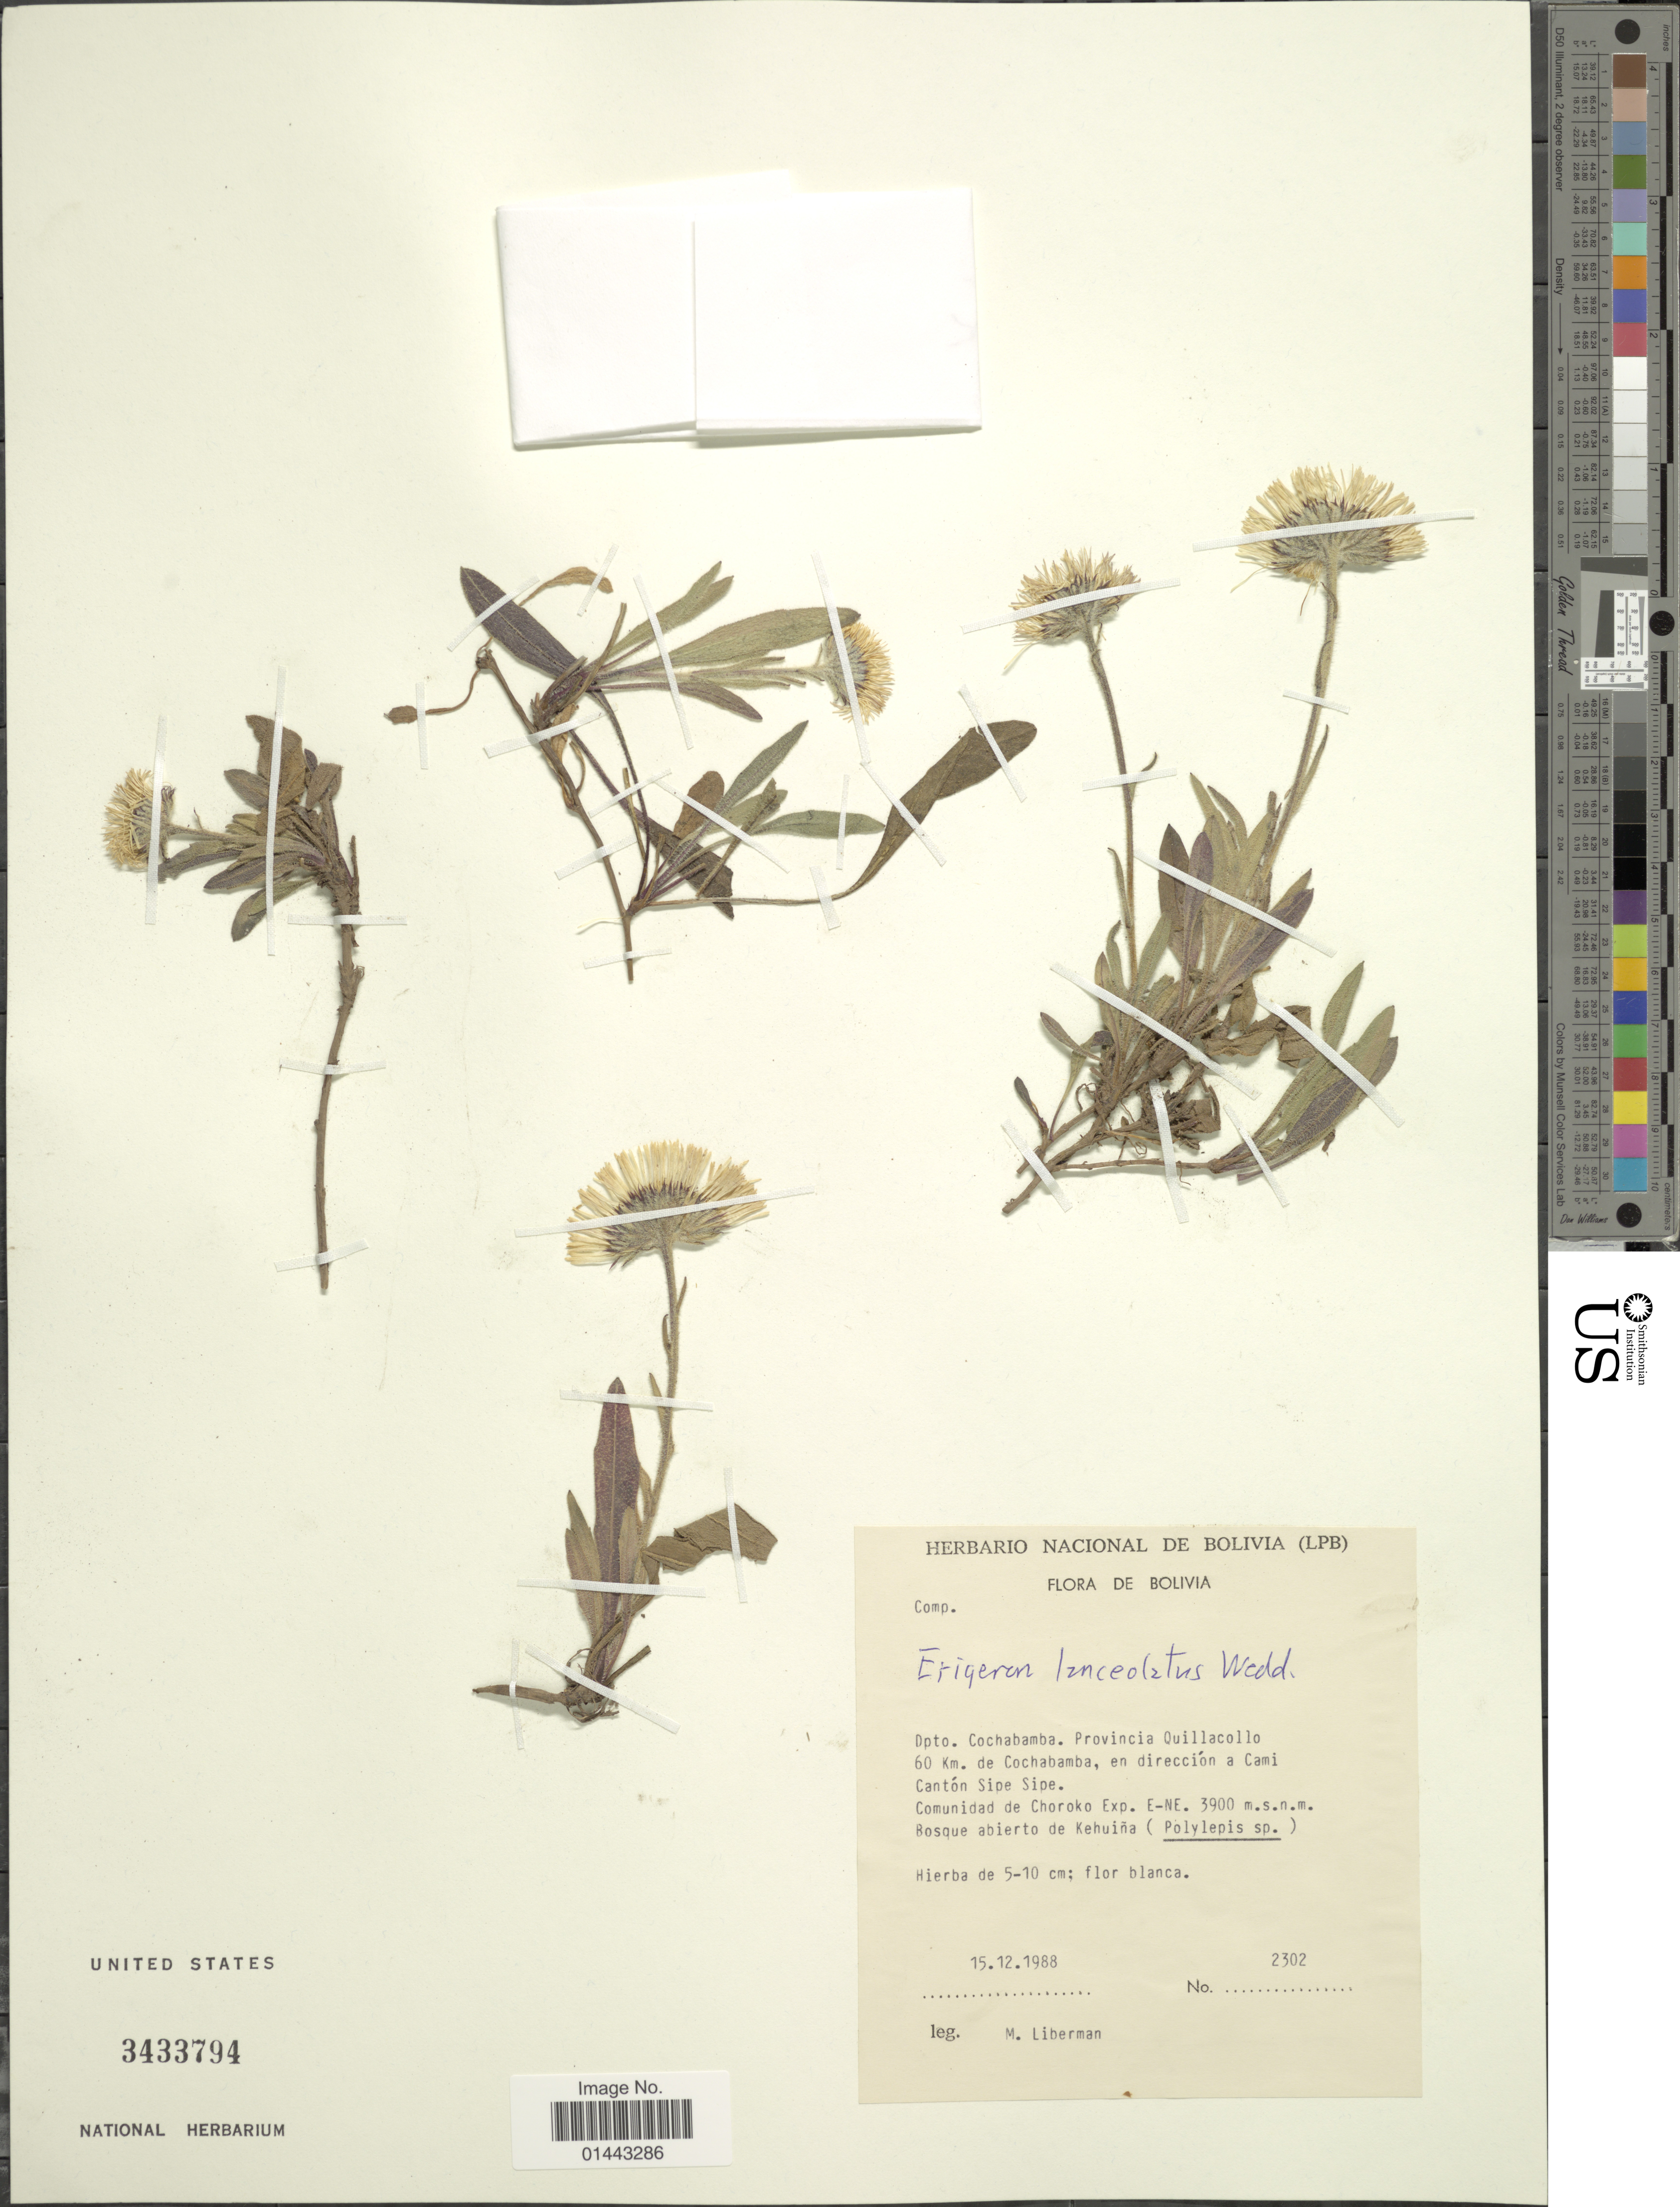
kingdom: Plantae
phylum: Tracheophyta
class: Magnoliopsida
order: Asterales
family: Asteraceae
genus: Erigeron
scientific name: Erigeron lanceolatus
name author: Wedd.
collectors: M. Liberman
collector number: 2302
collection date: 1988-12-15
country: Bolivia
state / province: Cochabamba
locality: Province Quillacollo, 60 km. de Cochabamba, en dirección a Cami Cantón Sipe Sipe, Comunidad de Choroko Exp. E-NE.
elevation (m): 3900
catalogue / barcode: US 3433794